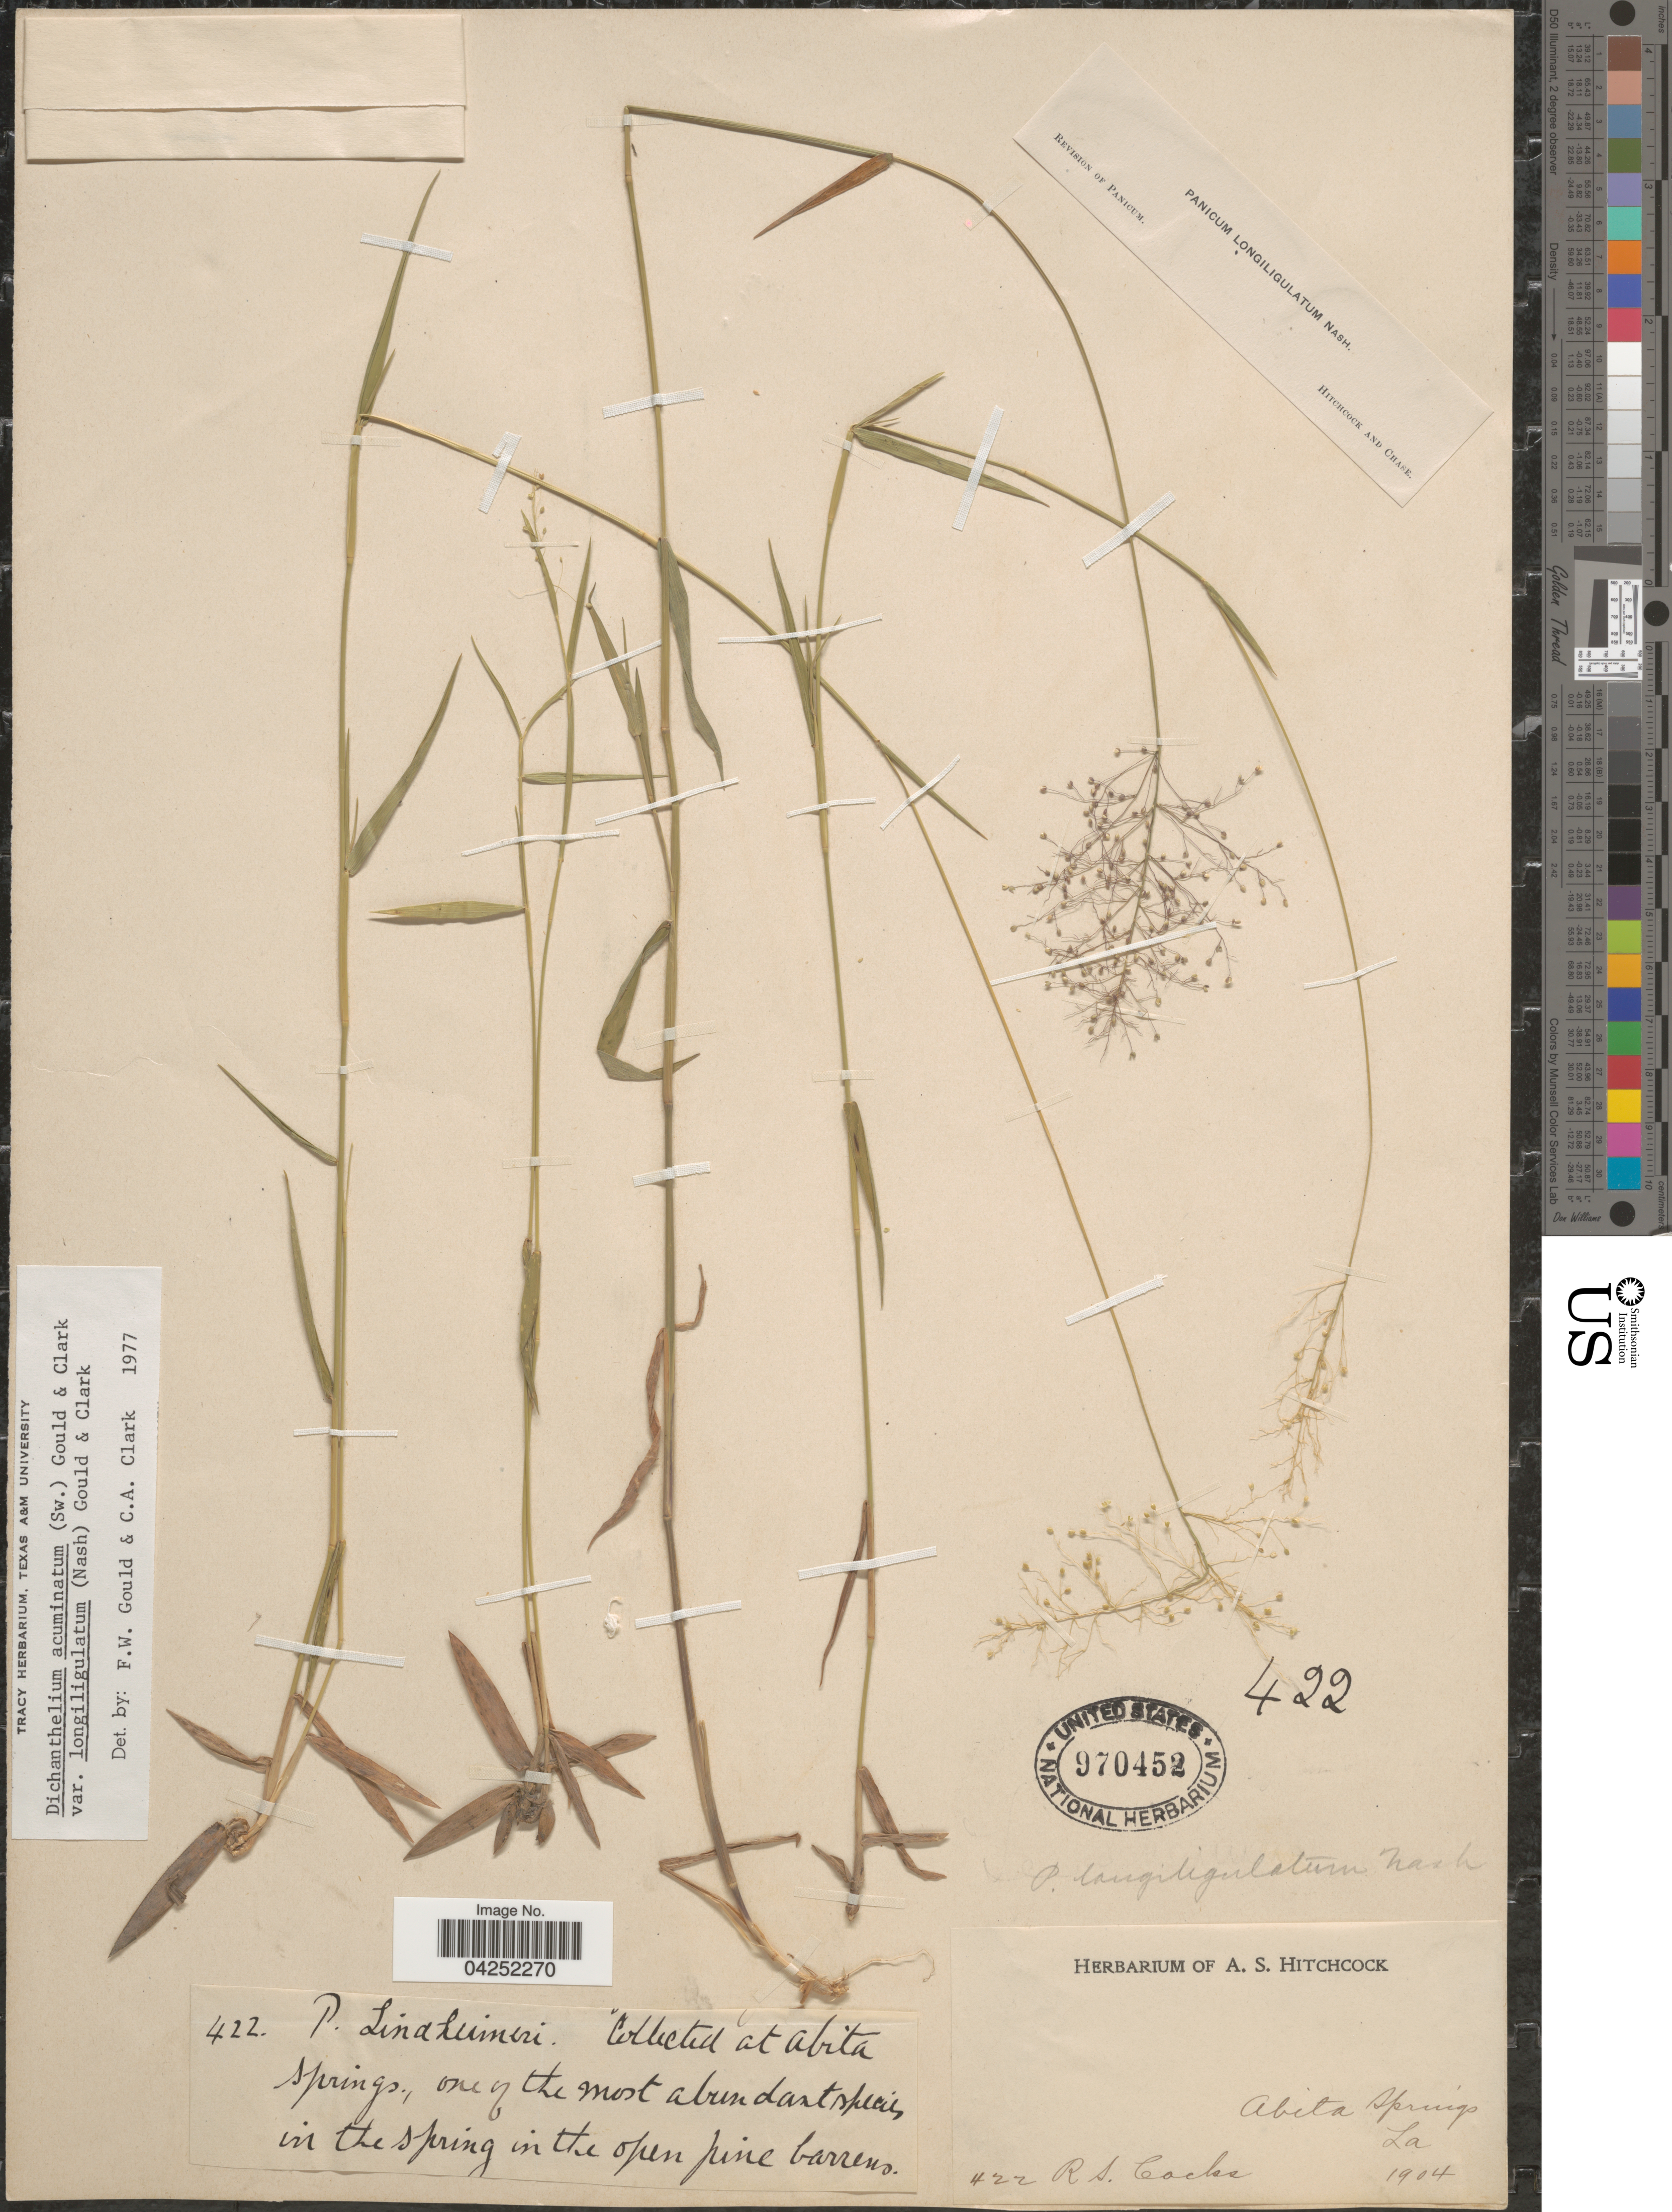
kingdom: Plantae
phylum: Tracheophyta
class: Liliopsida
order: Poales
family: Poaceae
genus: Dichanthelium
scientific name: Dichanthelium acuminatum var. longiligulatum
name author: (Nash) Gould & C.A. Clark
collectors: R. Cocks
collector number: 422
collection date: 1904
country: United States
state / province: Louisiana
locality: Abita Springs.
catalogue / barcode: US 970452